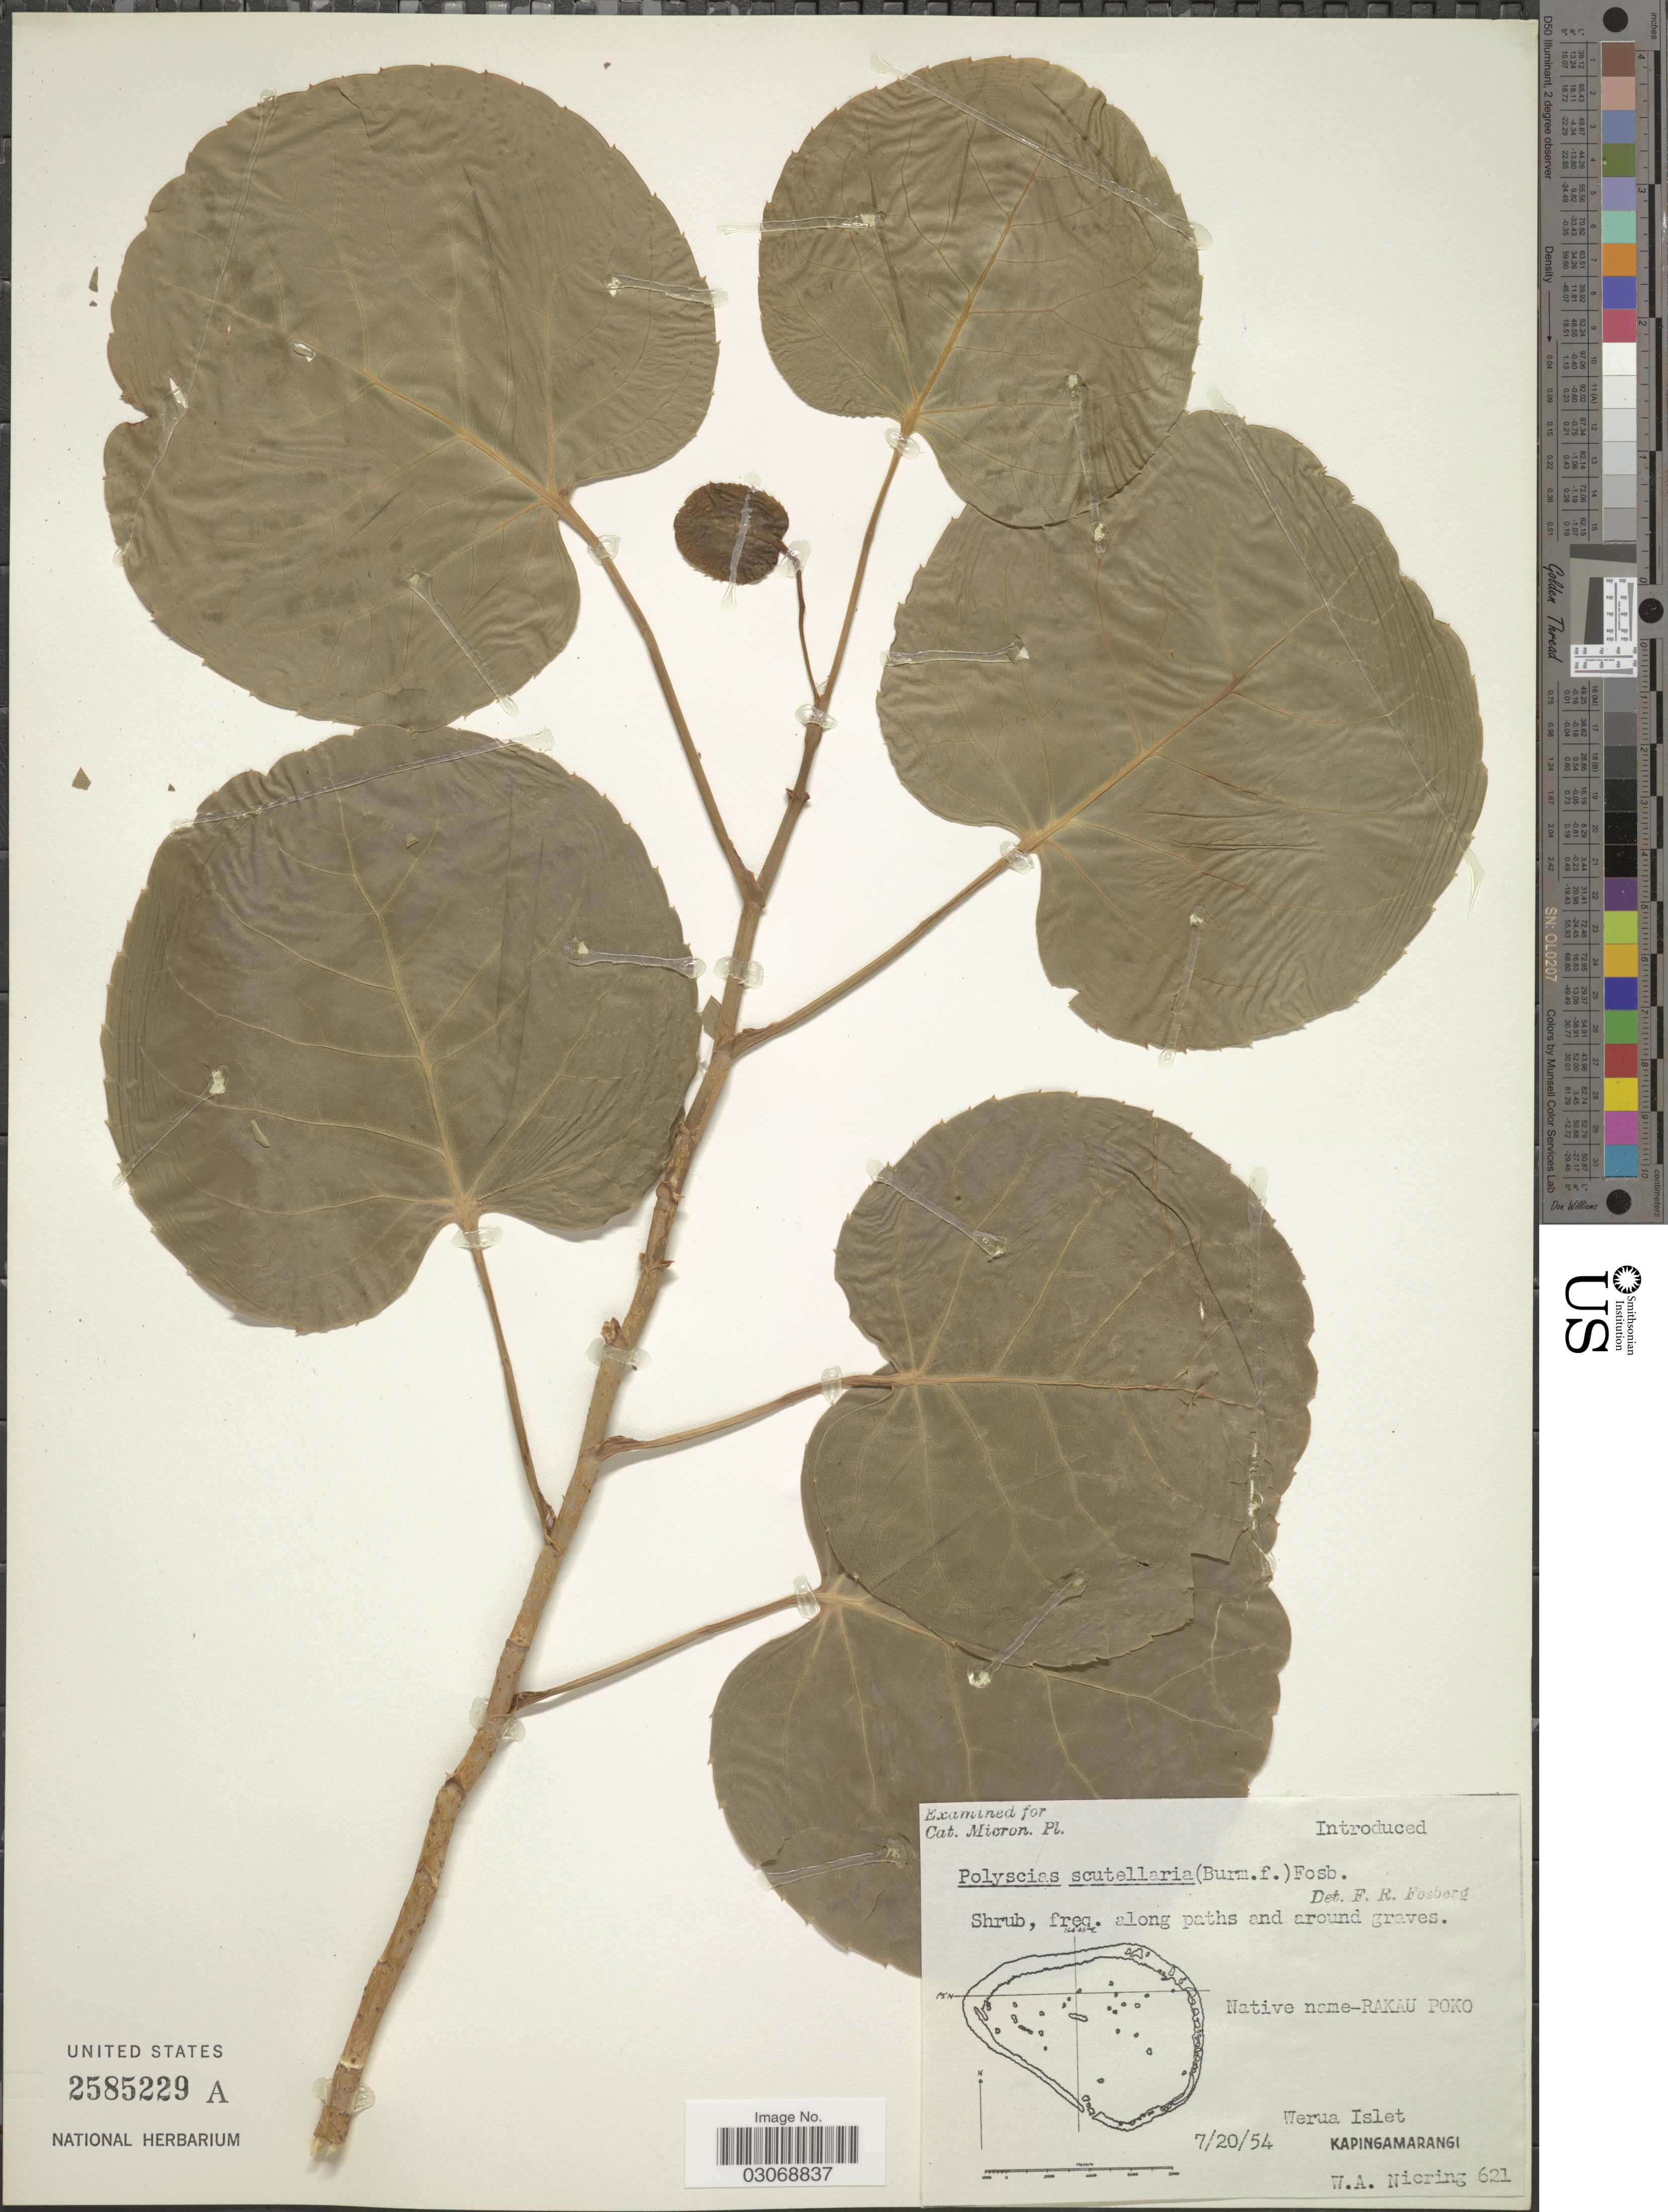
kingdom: Plantae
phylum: Tracheophyta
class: Magnoliopsida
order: Apiales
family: Araliaceae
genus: Polyscias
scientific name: Polyscias scutellaria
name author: (Burm. f.) Fosberg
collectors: W. Niering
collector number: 621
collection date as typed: Transcribed d/m/y: 20/7/54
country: Micronesia, Federated States of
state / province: Pohnpei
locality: Werua Islet. Kapingamarangi.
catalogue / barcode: US 2585229A